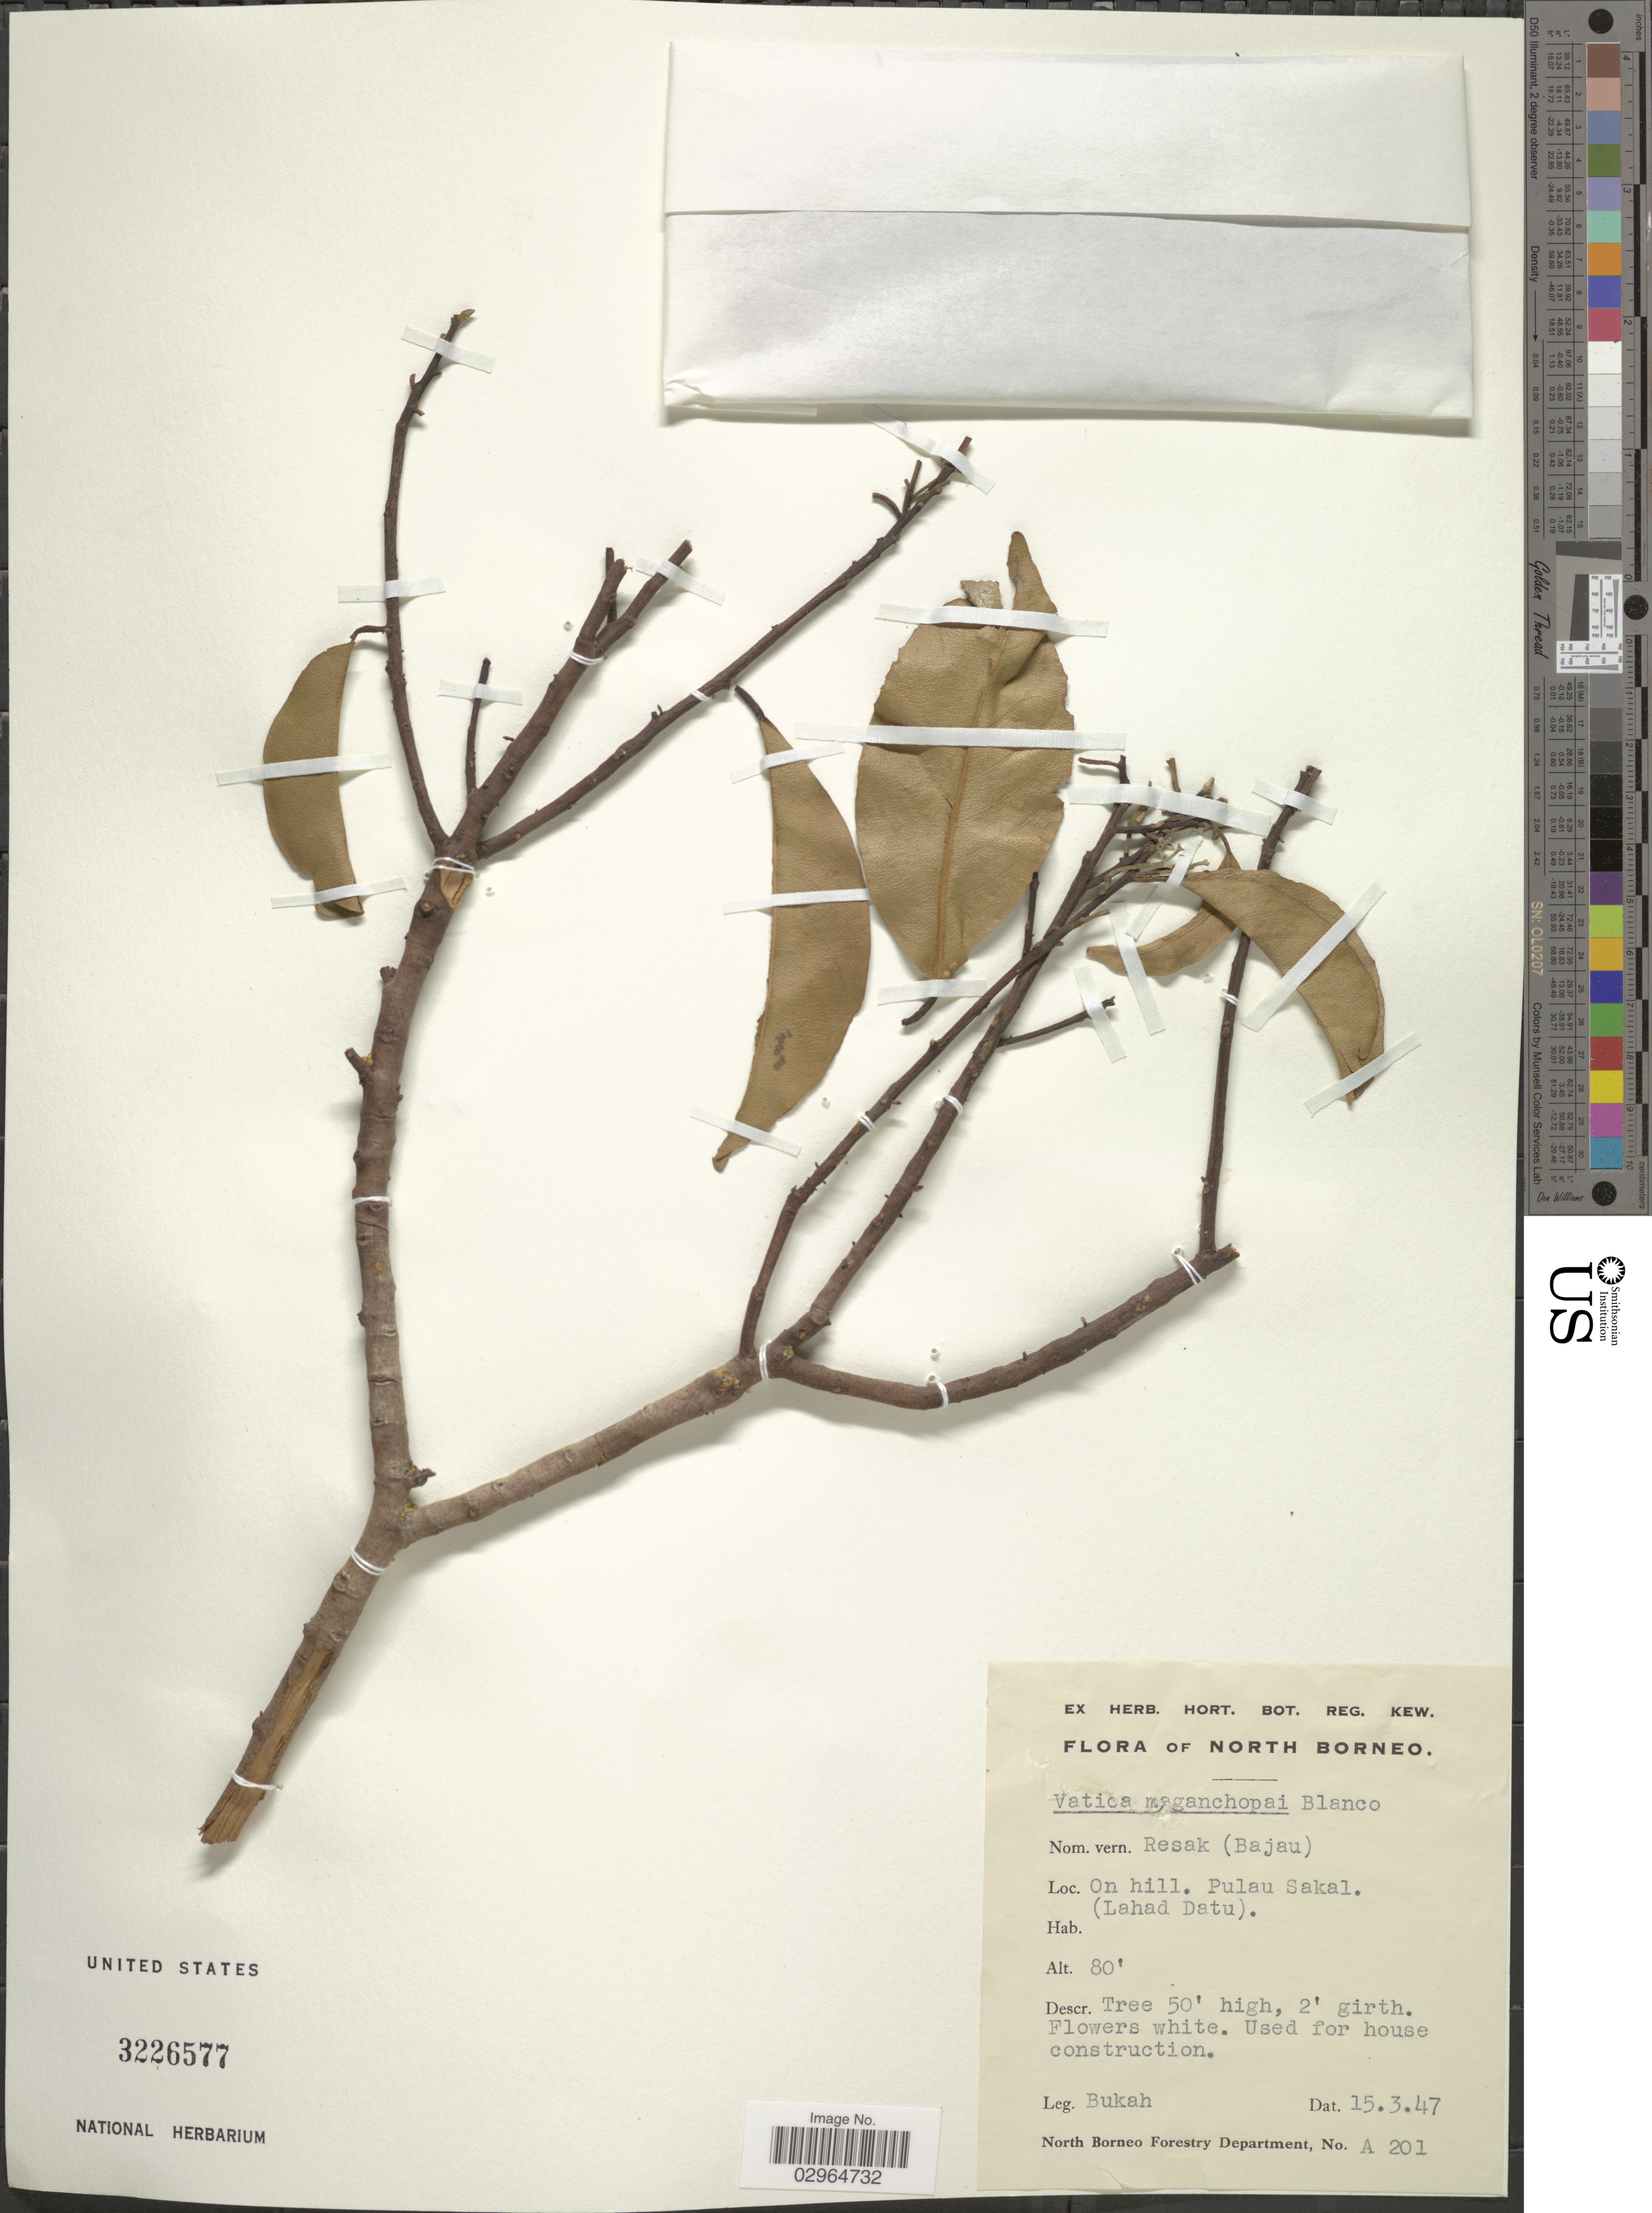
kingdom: Plantae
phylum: Tracheophyta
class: Magnoliopsida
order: Malvales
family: Dipterocarpaceae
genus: Vatica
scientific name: Vatica mangachapoi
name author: Blanco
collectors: -. Bukah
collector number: A201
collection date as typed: Transcribed d/m/y: 15/3/47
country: Malaysia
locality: North Borneo. Pulau Sakal. (Lahad Datu).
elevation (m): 24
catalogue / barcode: US 3226577